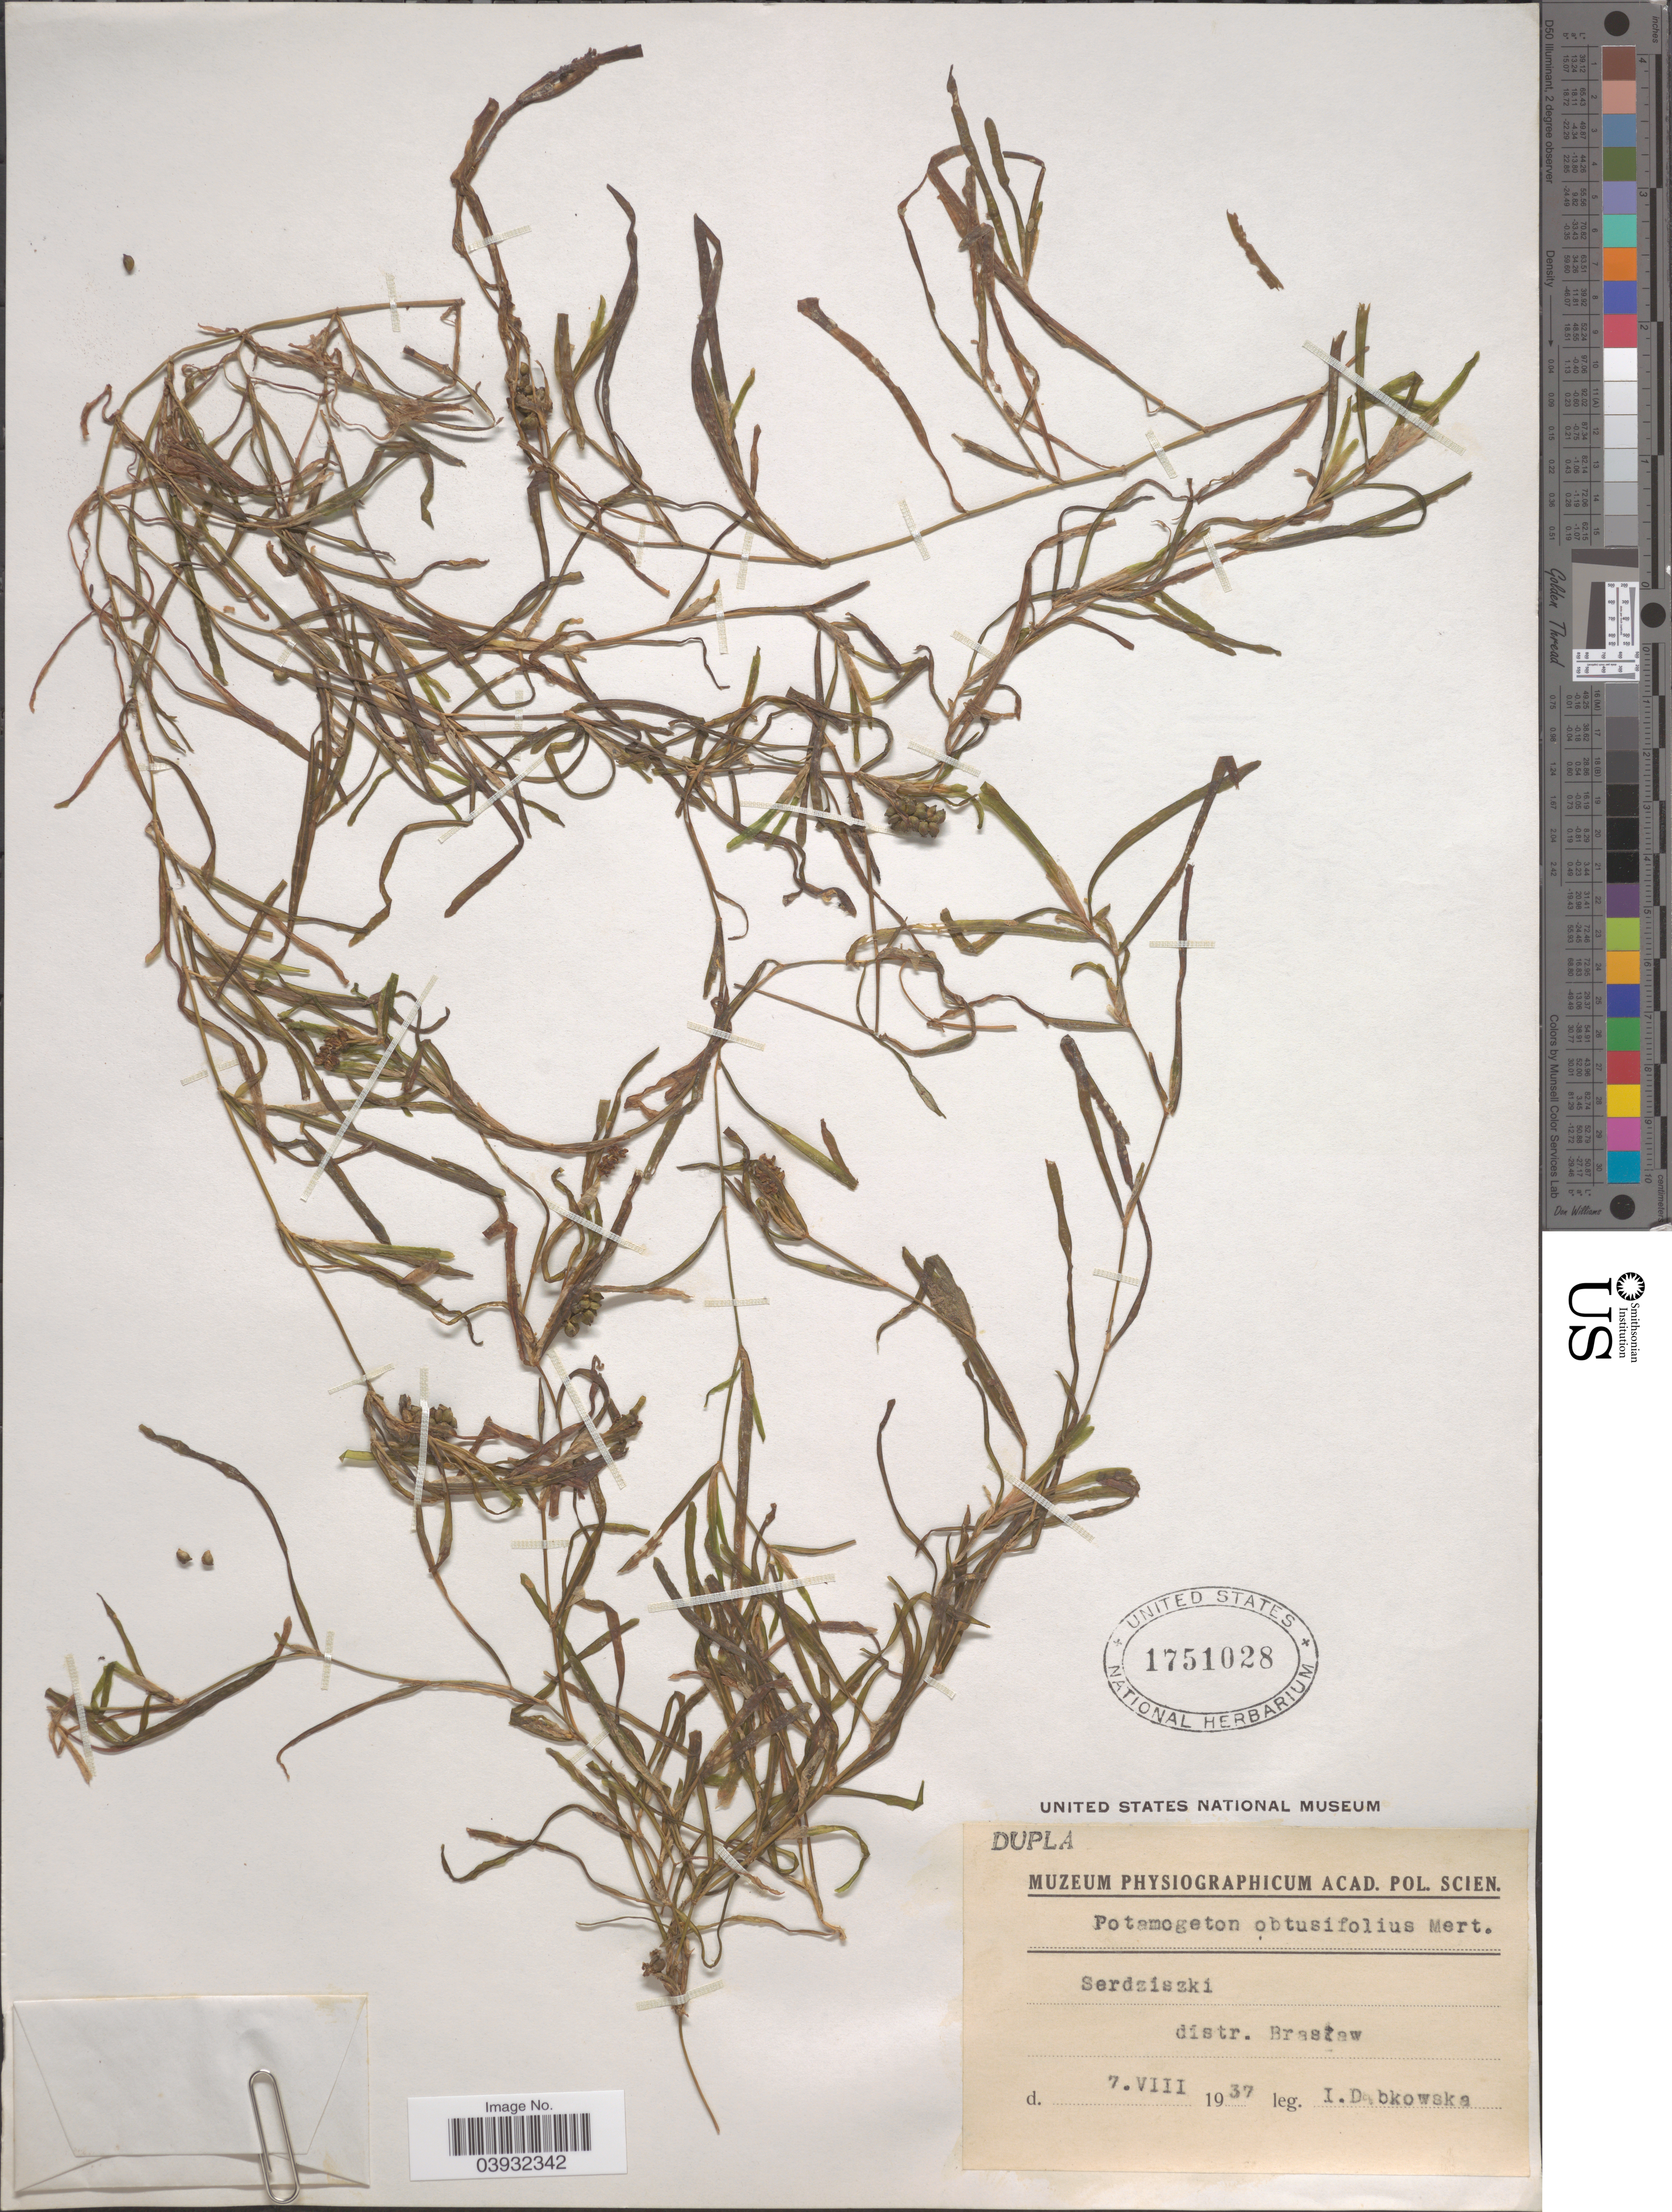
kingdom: Plantae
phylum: Tracheophyta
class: Liliopsida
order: Alismatales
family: Potamogetonaceae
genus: Potamogeton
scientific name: Potamogeton obtusifolius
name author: Mert. & W.D.J. Koch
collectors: I. Dabkowska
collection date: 1937-08-07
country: Poland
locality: Serdziszki [unsure placement]. Distr. Braslaw.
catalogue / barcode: US 1751028